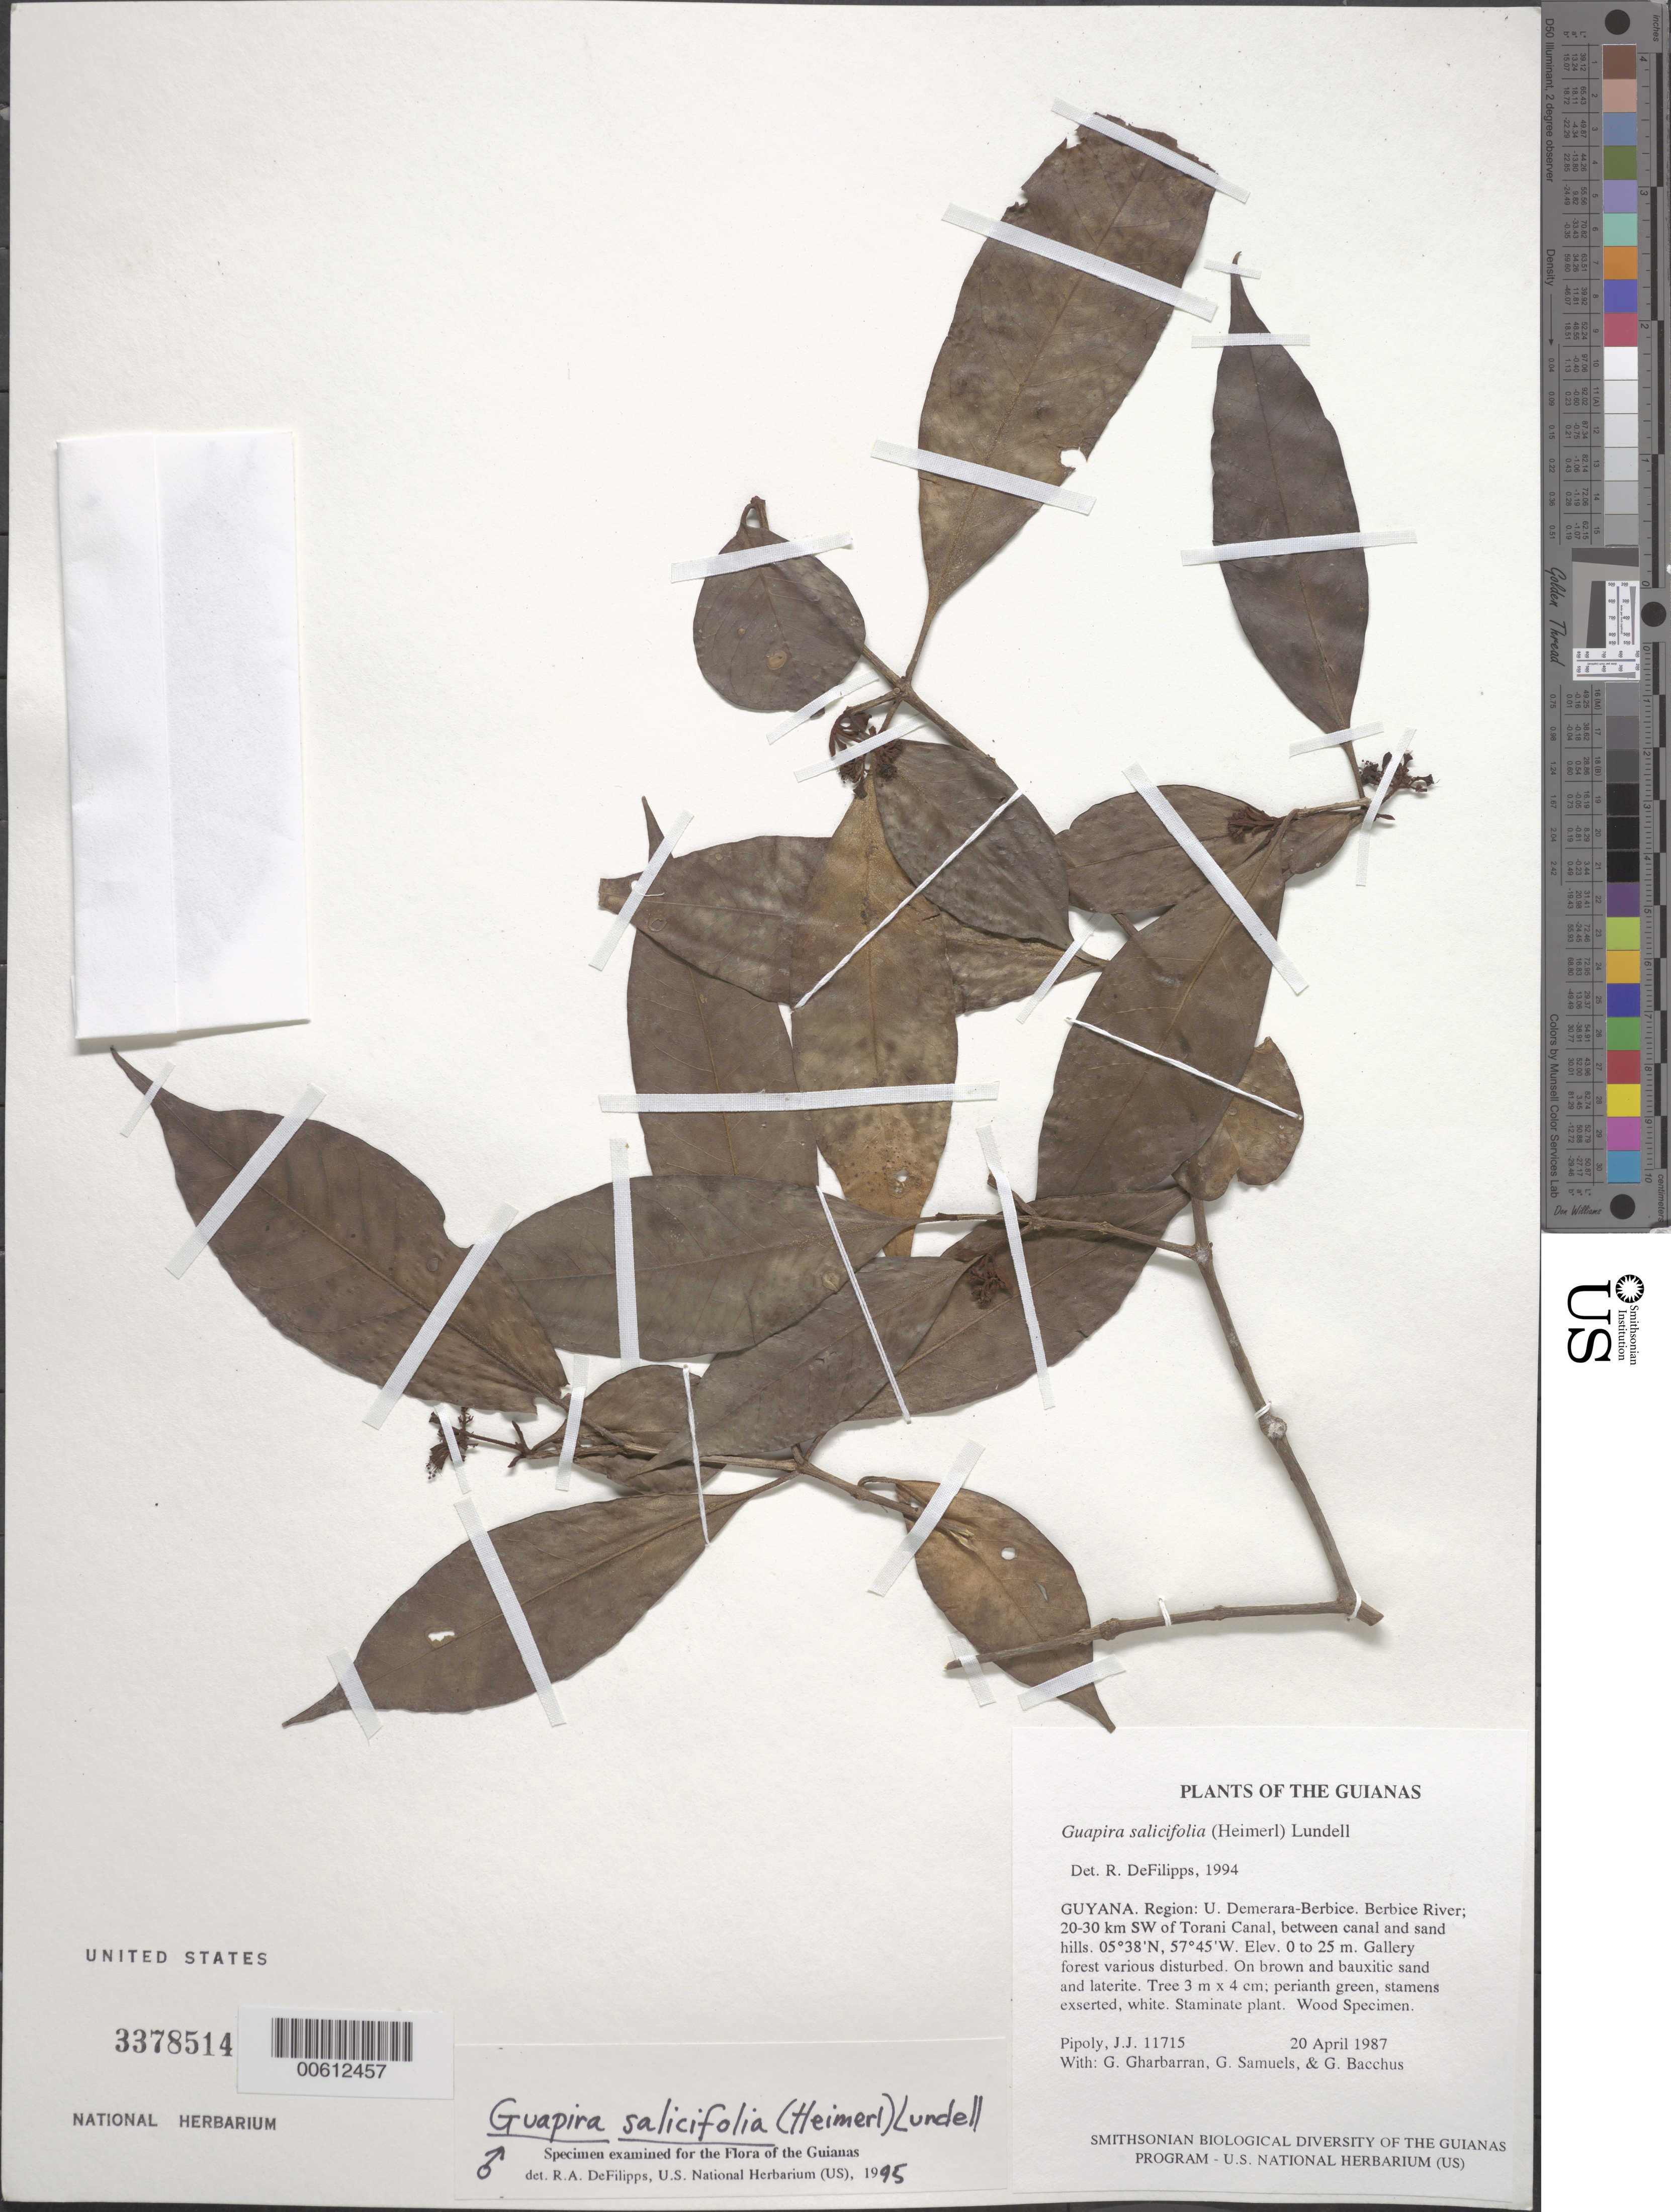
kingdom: Plantae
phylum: Tracheophyta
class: Magnoliopsida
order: Caryophyllales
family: Nyctaginaceae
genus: Guapira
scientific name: Guapira salicifolia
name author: (Heimerl) Lundell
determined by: DeFilipps, R. A.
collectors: J. J. Pipoly, G. Gharbarran, G. Samuels & G. Bacchus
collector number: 11715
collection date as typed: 20 April 1987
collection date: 1987-04-20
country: Guyana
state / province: U. Demerara-Berbice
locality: Berbice River; 20-30 km SW of Torani Canal, between canal and sand hills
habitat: Gallery forest various disturbed. On brown and bauxitic sand and laterite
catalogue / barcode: US 3378514